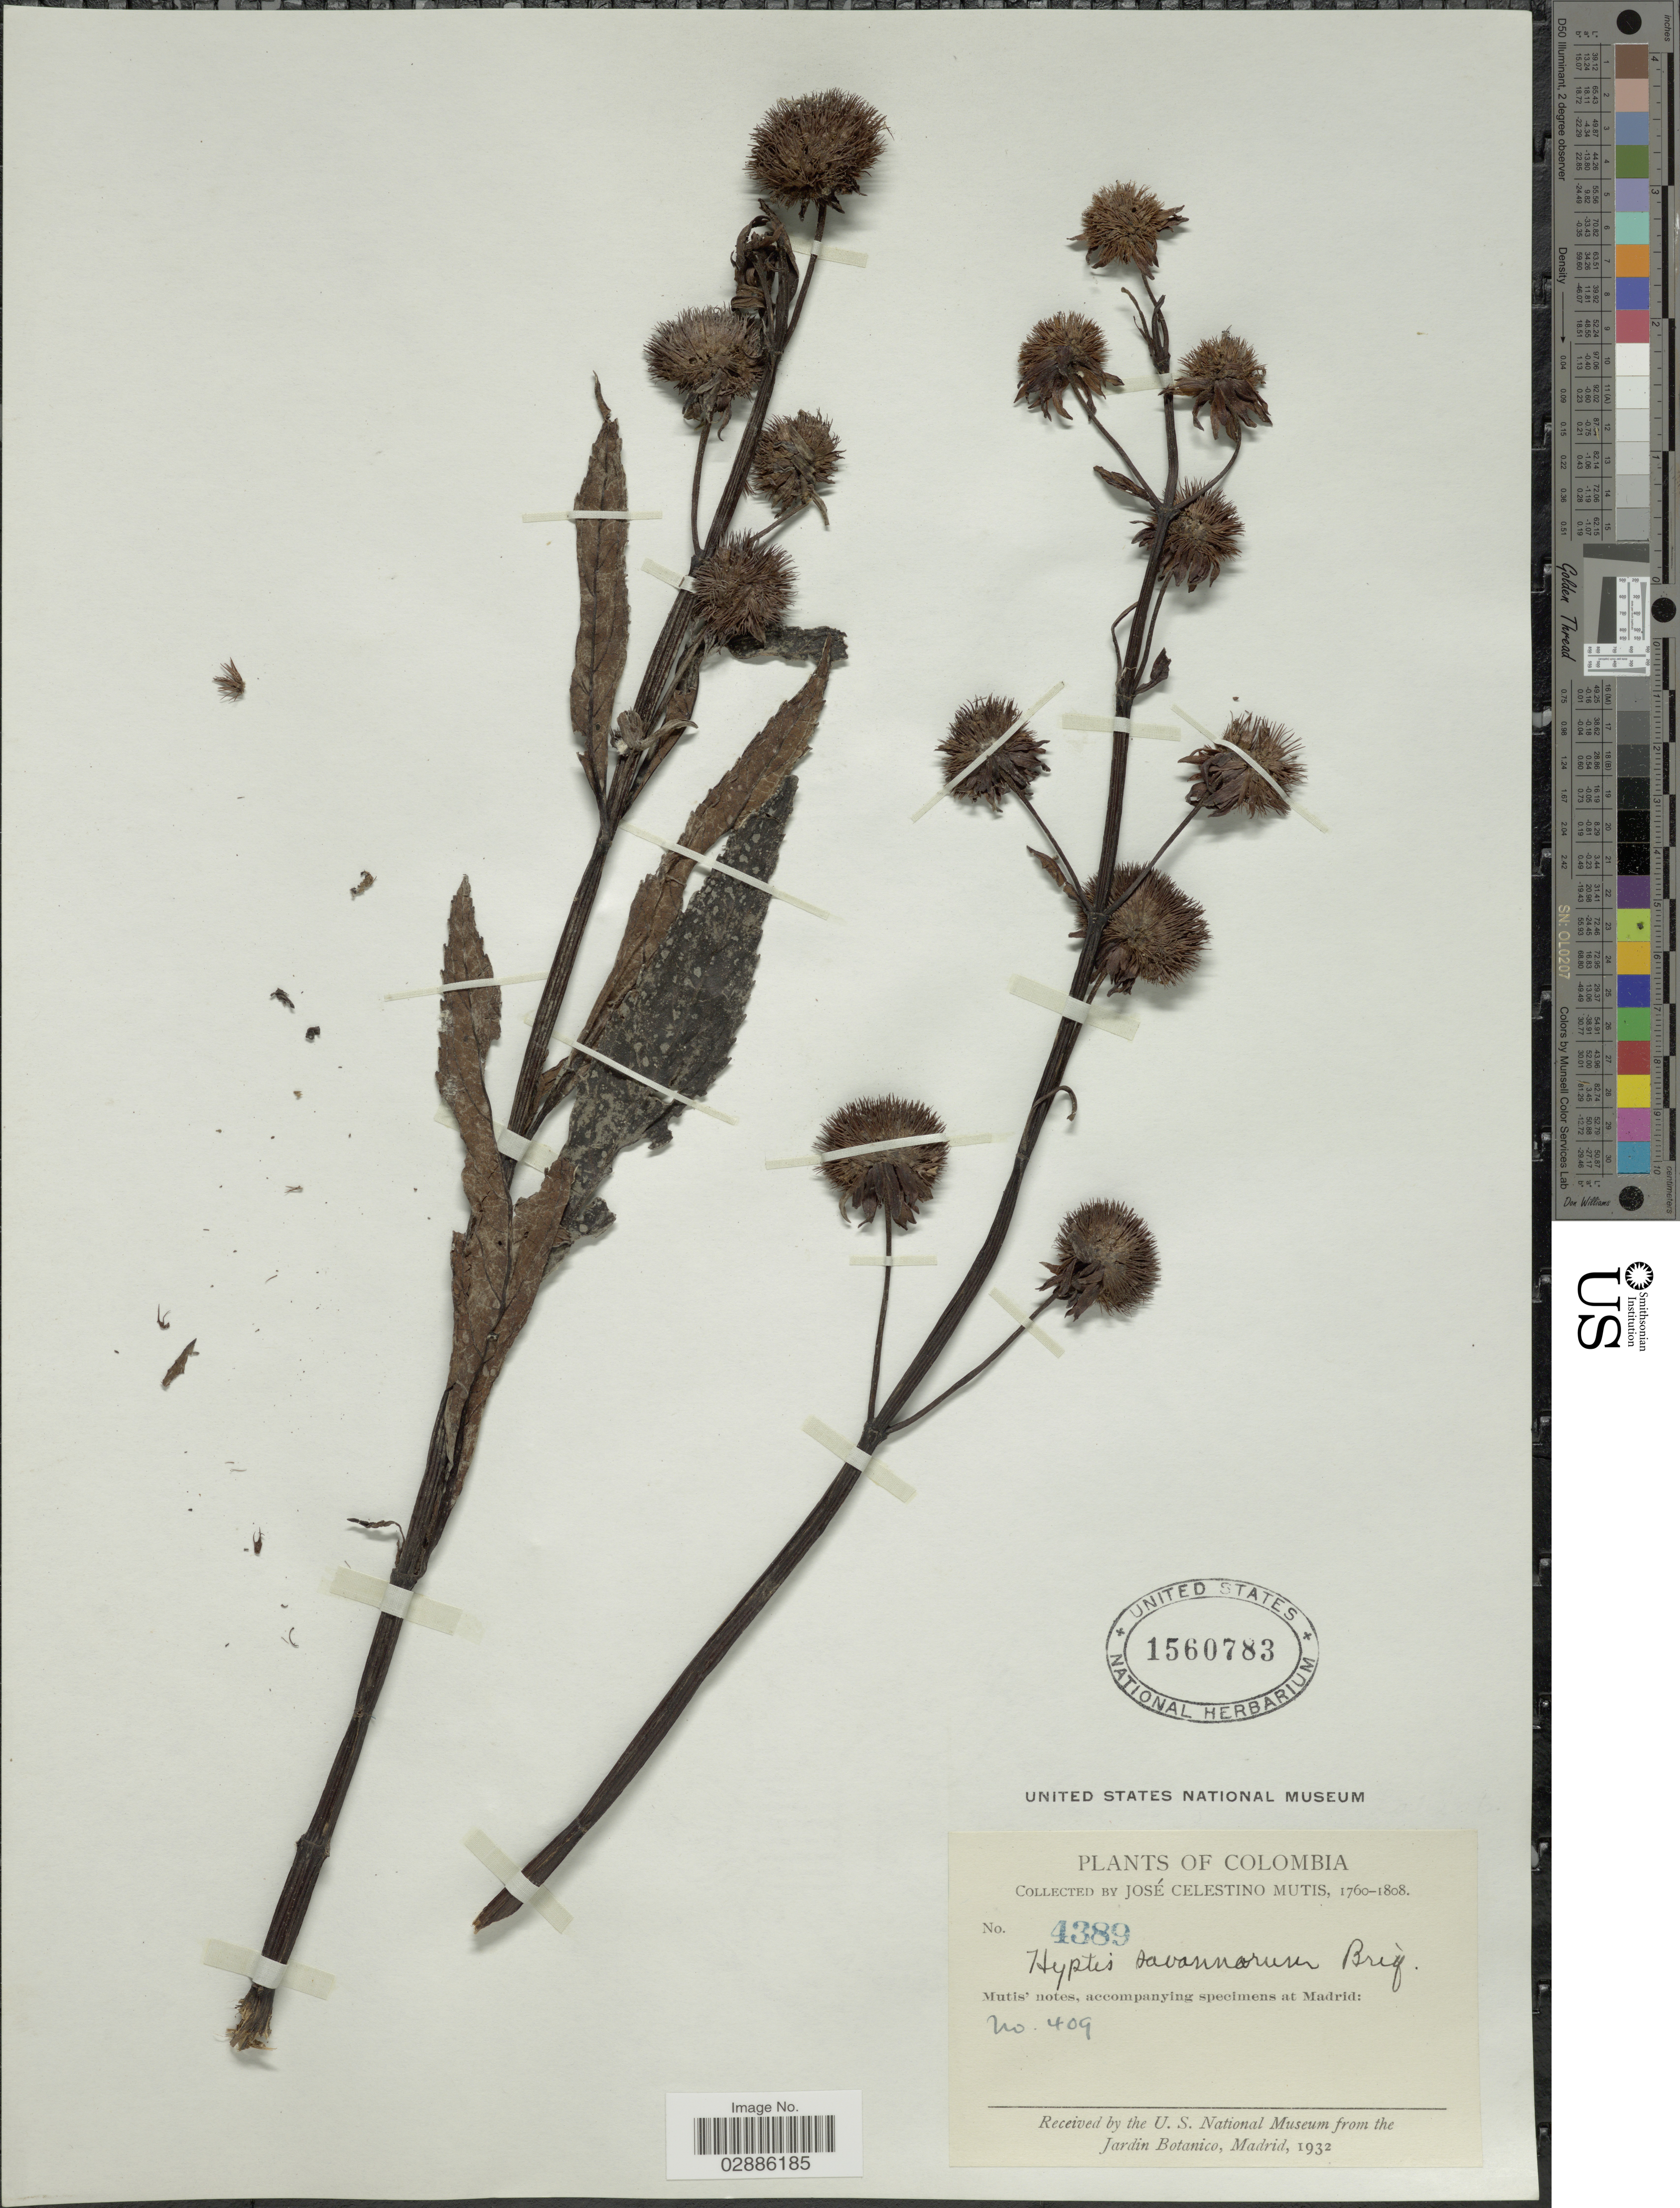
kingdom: Plantae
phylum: Tracheophyta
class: Magnoliopsida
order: Lamiales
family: Lamiaceae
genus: Hyptis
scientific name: Hyptis savannarum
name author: Briq.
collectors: J. C. B. Mutis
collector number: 4389/409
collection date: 1760/1808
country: Colombia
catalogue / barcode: US 1560783